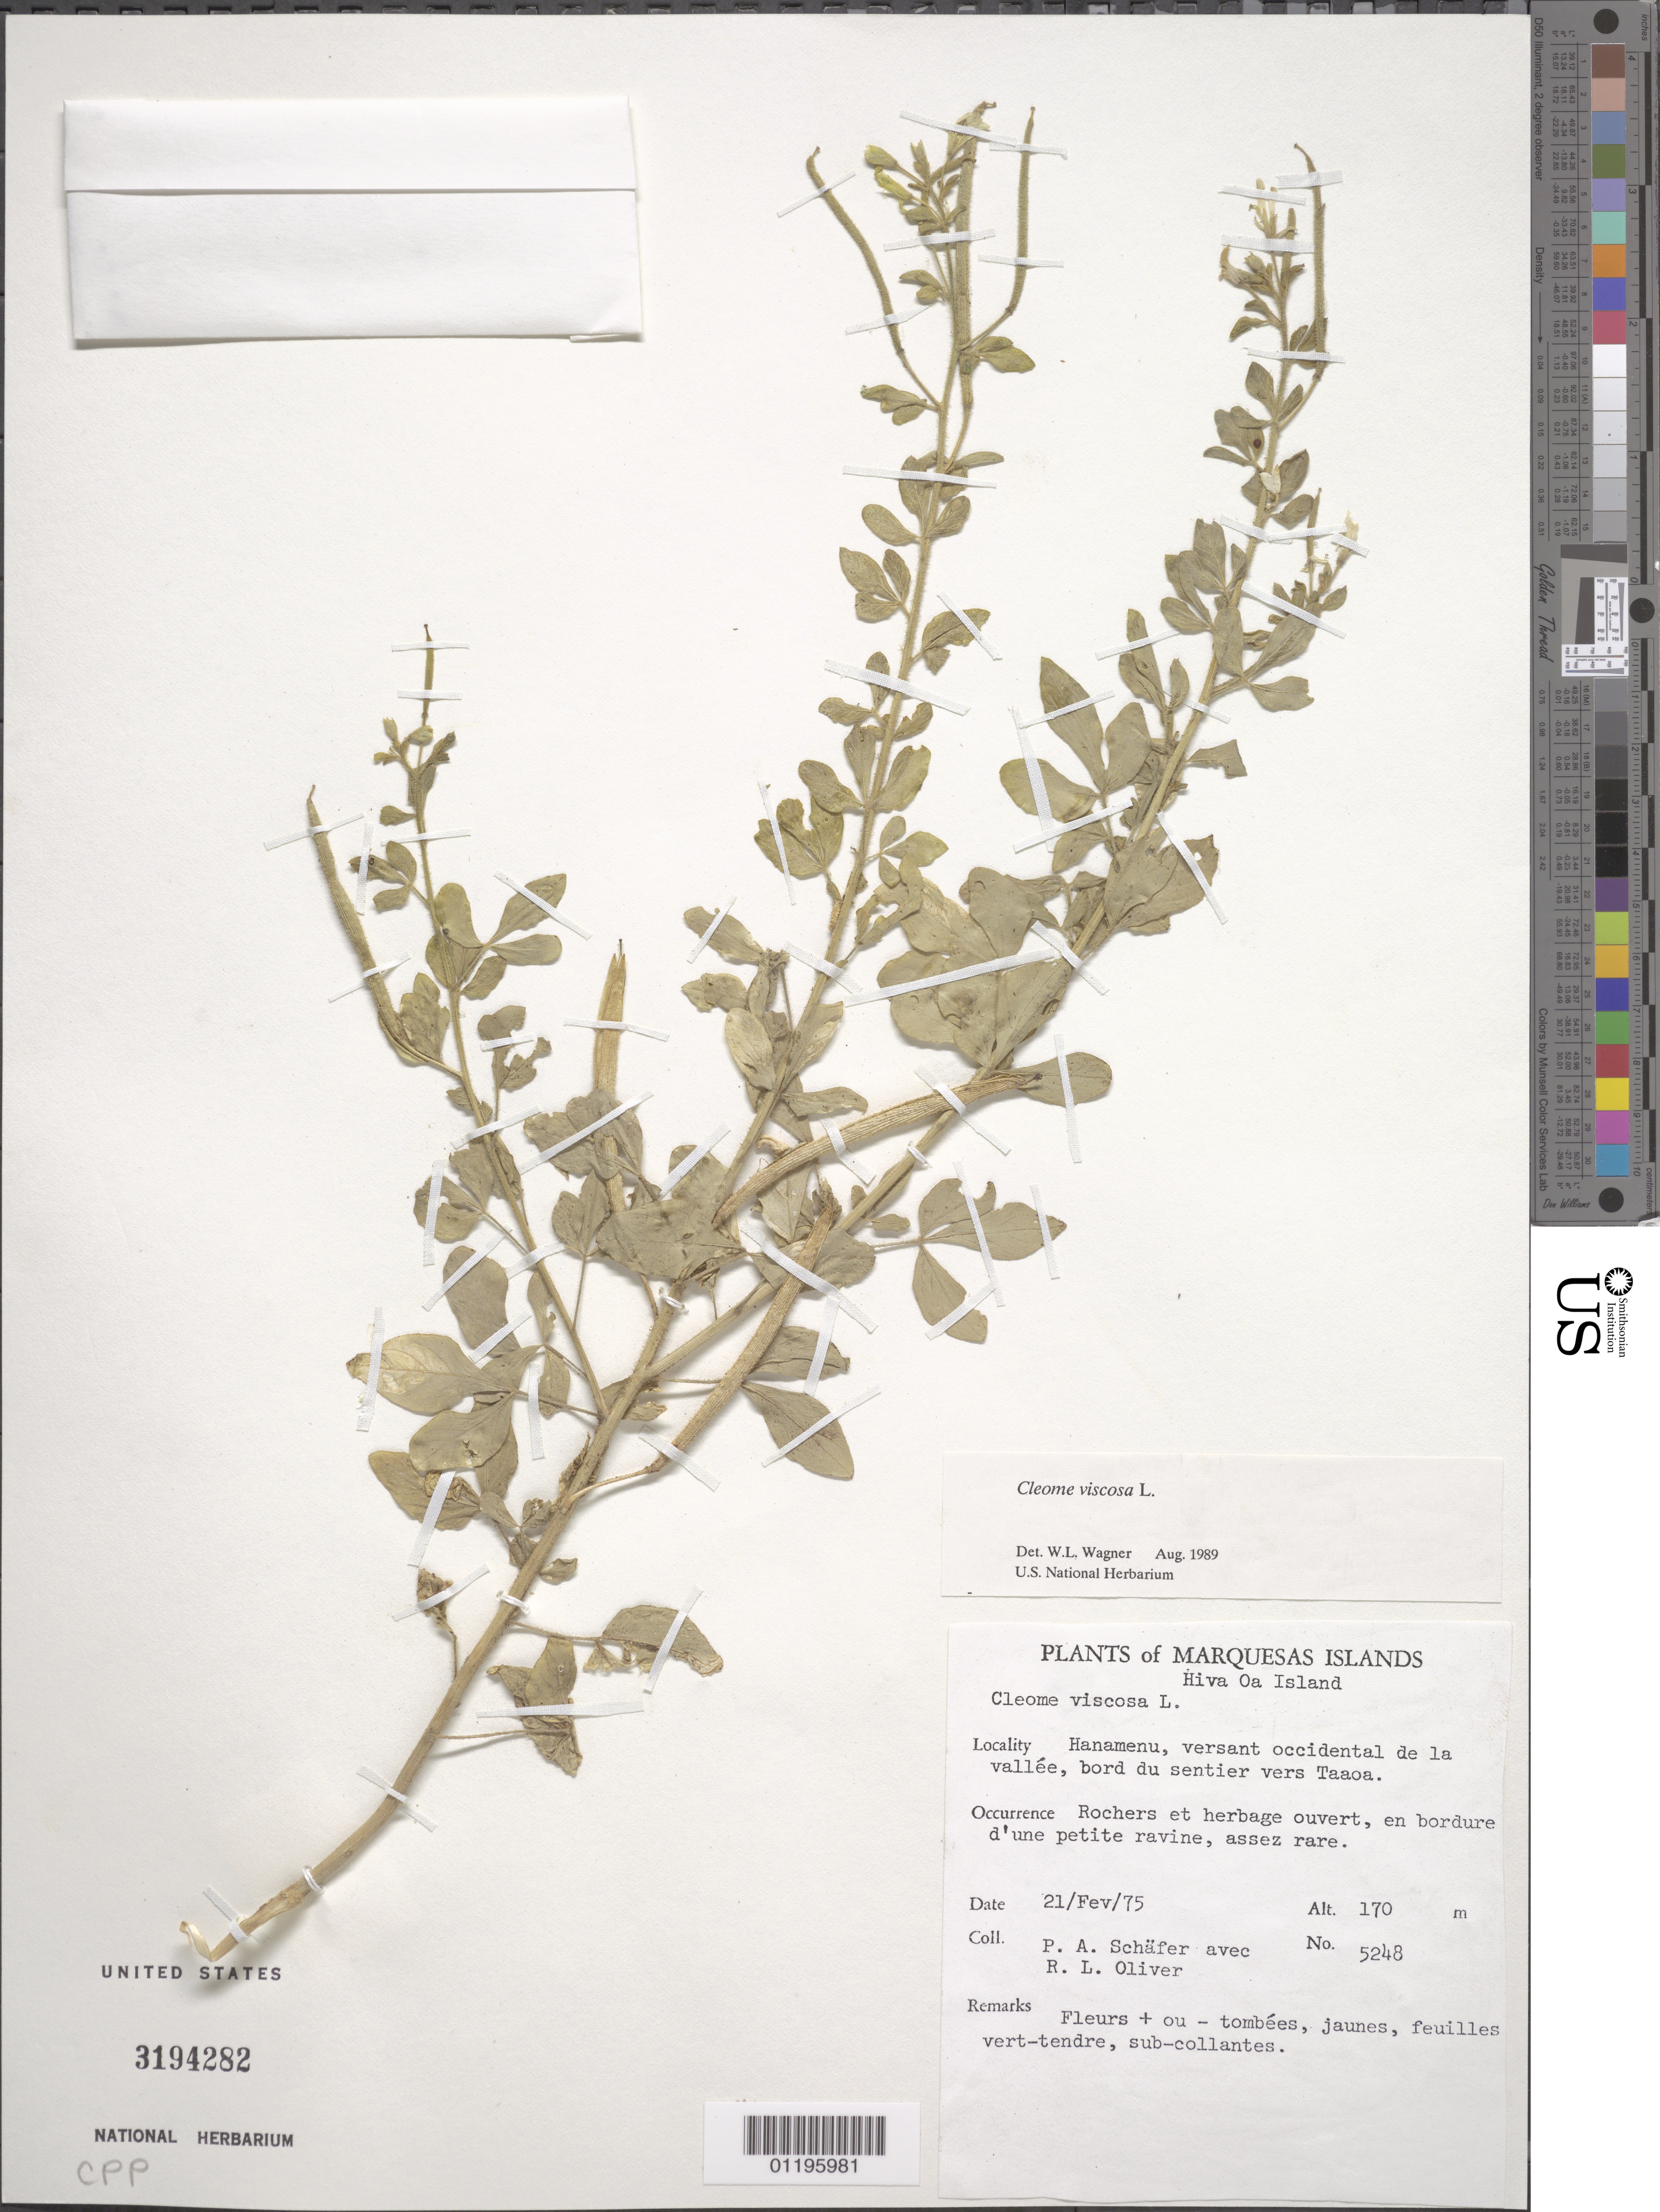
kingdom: Plantae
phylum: Tracheophyta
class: Magnoliopsida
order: Brassicales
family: Cleomaceae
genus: Arivela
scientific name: Arivela viscosa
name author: (L.) Raf.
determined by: Wagner, W. L., (BOT), Smithsonian Institution - National Museum of Natural History (UNITED STATES)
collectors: P. A. Schäfer & R. L. Oliver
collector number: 5248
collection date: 1975-02-21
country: French Polynesia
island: Hiva Oa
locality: Hanamenu, versant occidental de la vallée, bor du sentier vers Taaoa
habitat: h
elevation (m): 170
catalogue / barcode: US 3194282